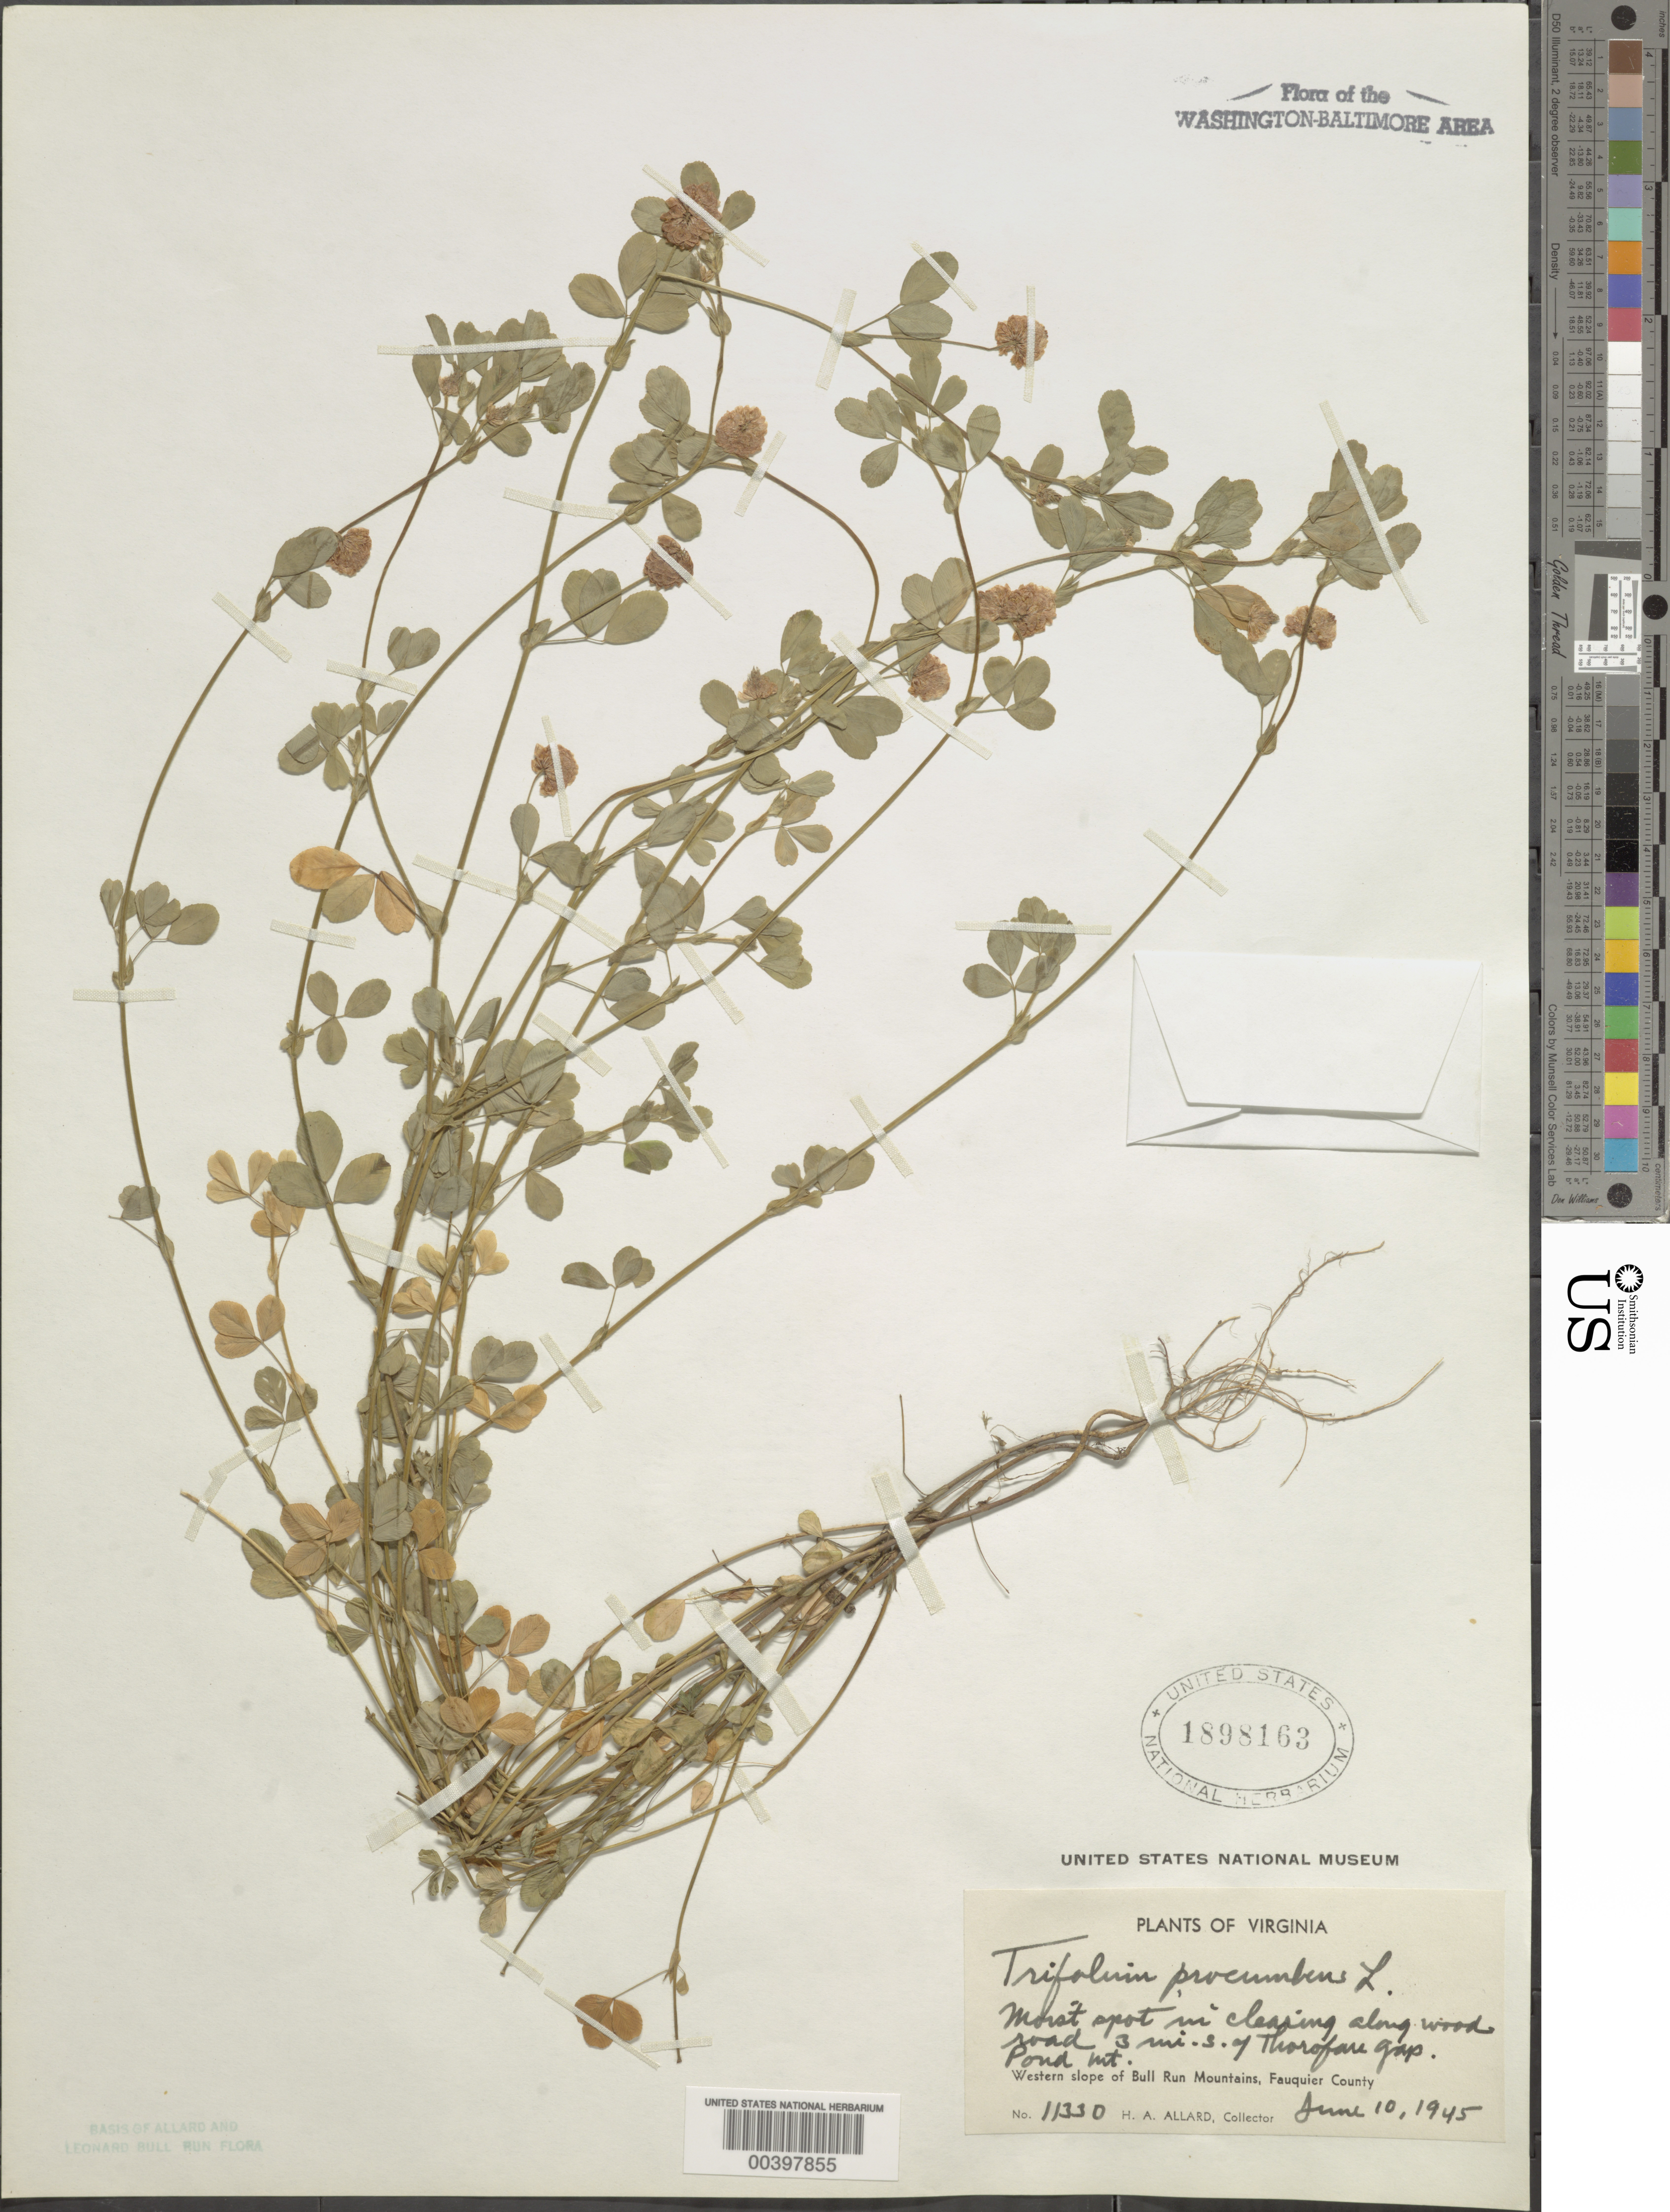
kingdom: Plantae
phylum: Tracheophyta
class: Magnoliopsida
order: Fabales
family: Fabaceae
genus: Trifolium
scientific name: Trifolium campestre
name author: Schreb.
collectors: H. A. Allard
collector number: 11330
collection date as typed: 10 Jun 1945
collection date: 1945-06-10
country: United States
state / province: Virginia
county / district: Fauquier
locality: South of Thorofare Gap, Pond Mts. Bull Run Mts.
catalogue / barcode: US 1898163